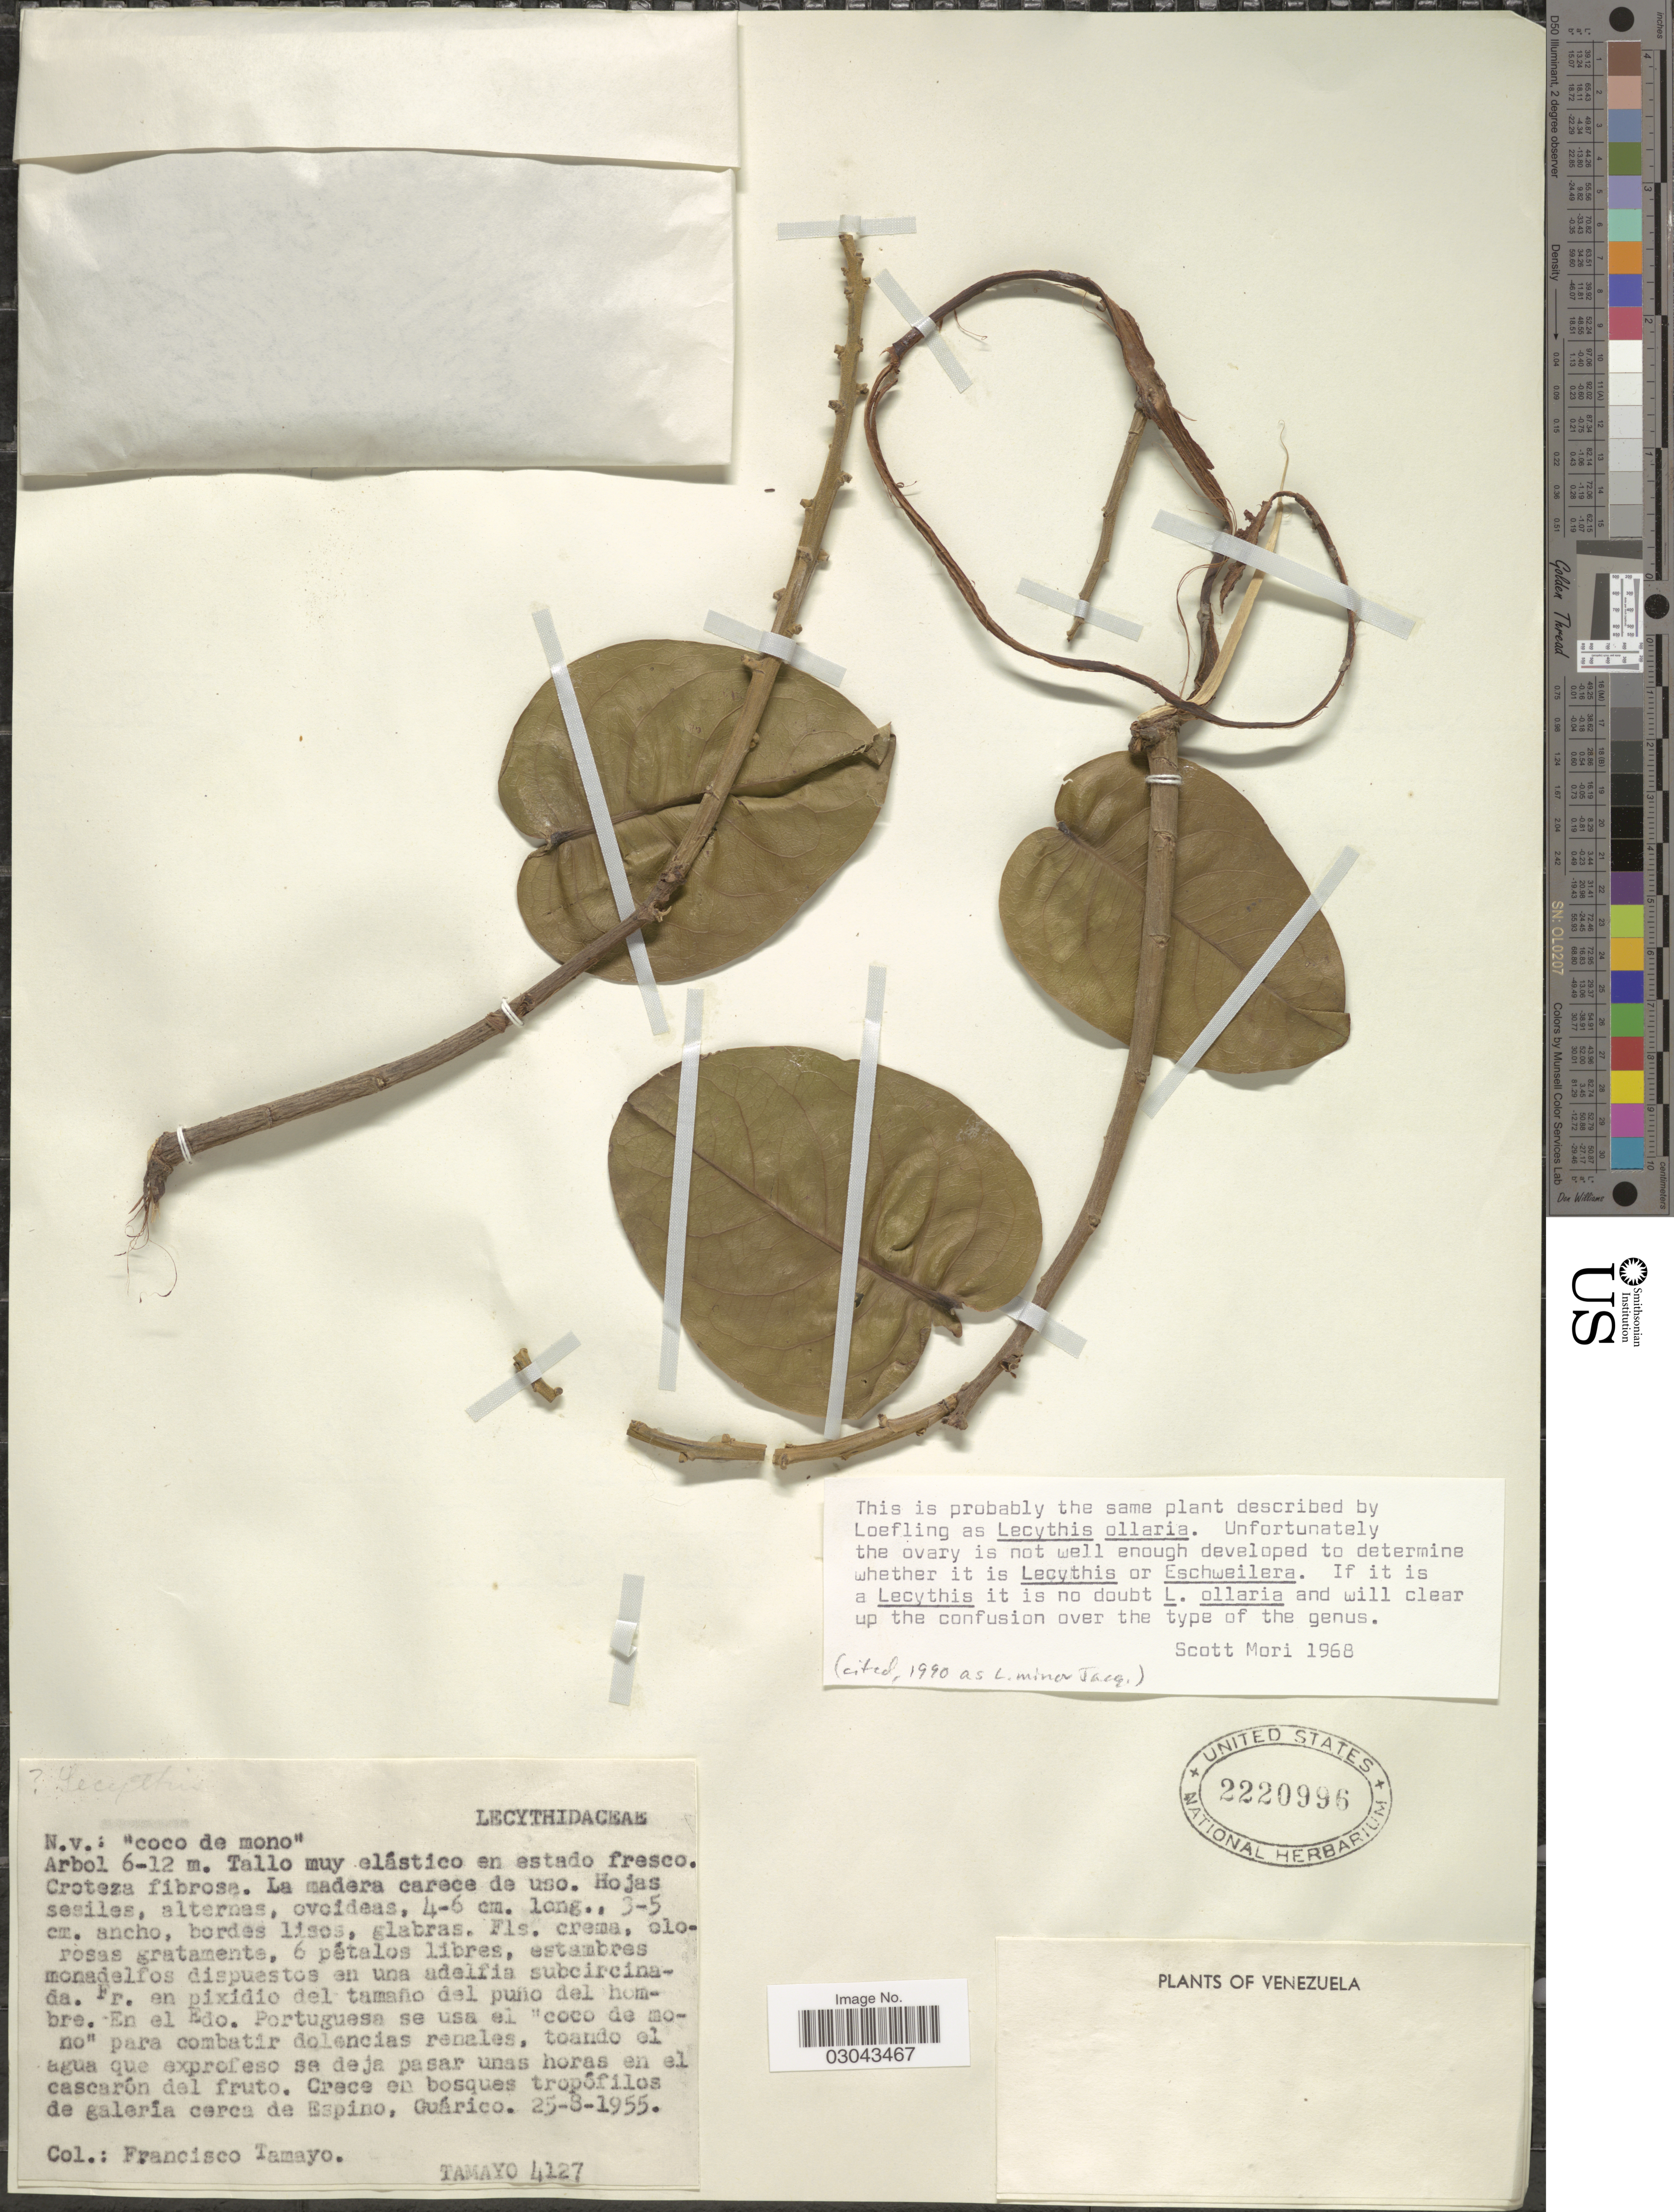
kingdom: Plantae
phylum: Tracheophyta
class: Magnoliopsida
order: Ericales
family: Lecythidaceae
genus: Lecythis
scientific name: Lecythis ollaria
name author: L.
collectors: F. Tamayo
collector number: Tamayo4127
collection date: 1955-08-25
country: Venezuela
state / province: Guárico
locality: Crace en bosques tropófilos de galería cerca de Espino.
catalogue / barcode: US 2220996